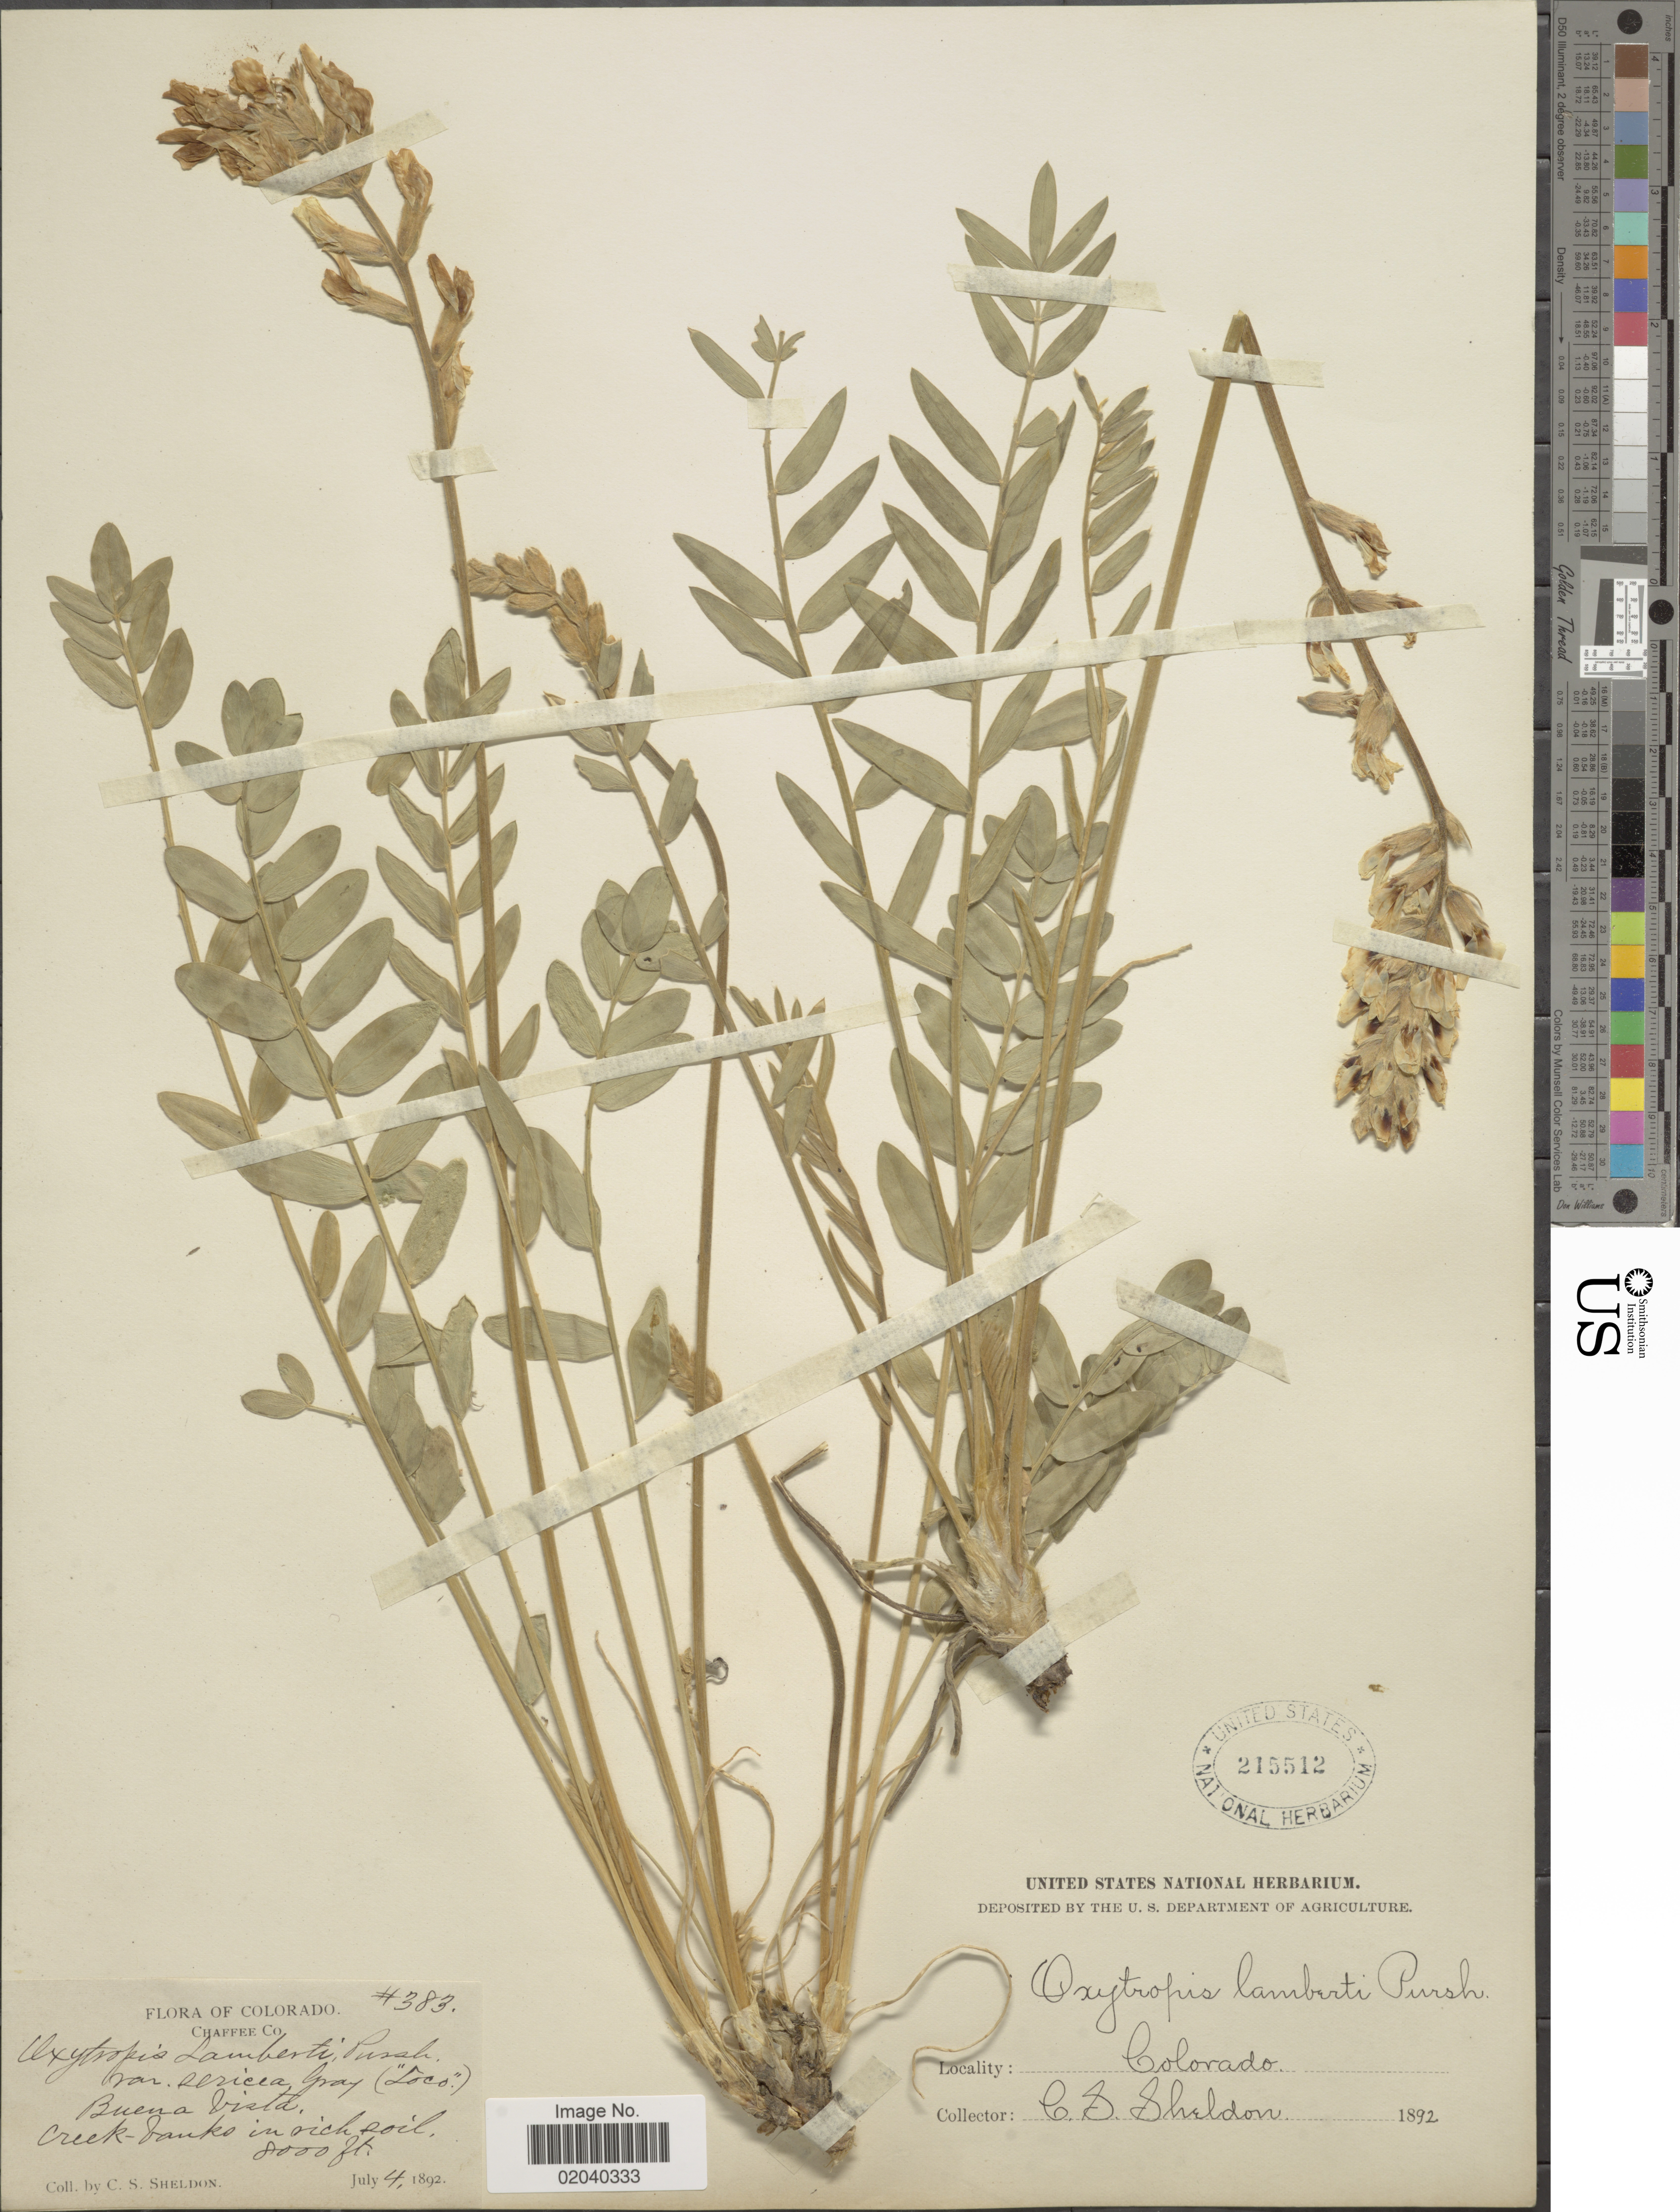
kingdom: Plantae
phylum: Tracheophyta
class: Magnoliopsida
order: Fabales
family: Fabaceae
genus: Oxytropis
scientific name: Oxytropis sericea var. sericea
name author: Nutt.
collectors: C. S. Sheldon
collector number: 383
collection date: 1892-07-04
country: United States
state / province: Colorado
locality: Chaffee Co. Buena Vista, Creek-banks in rich soil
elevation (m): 2438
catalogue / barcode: US 215512